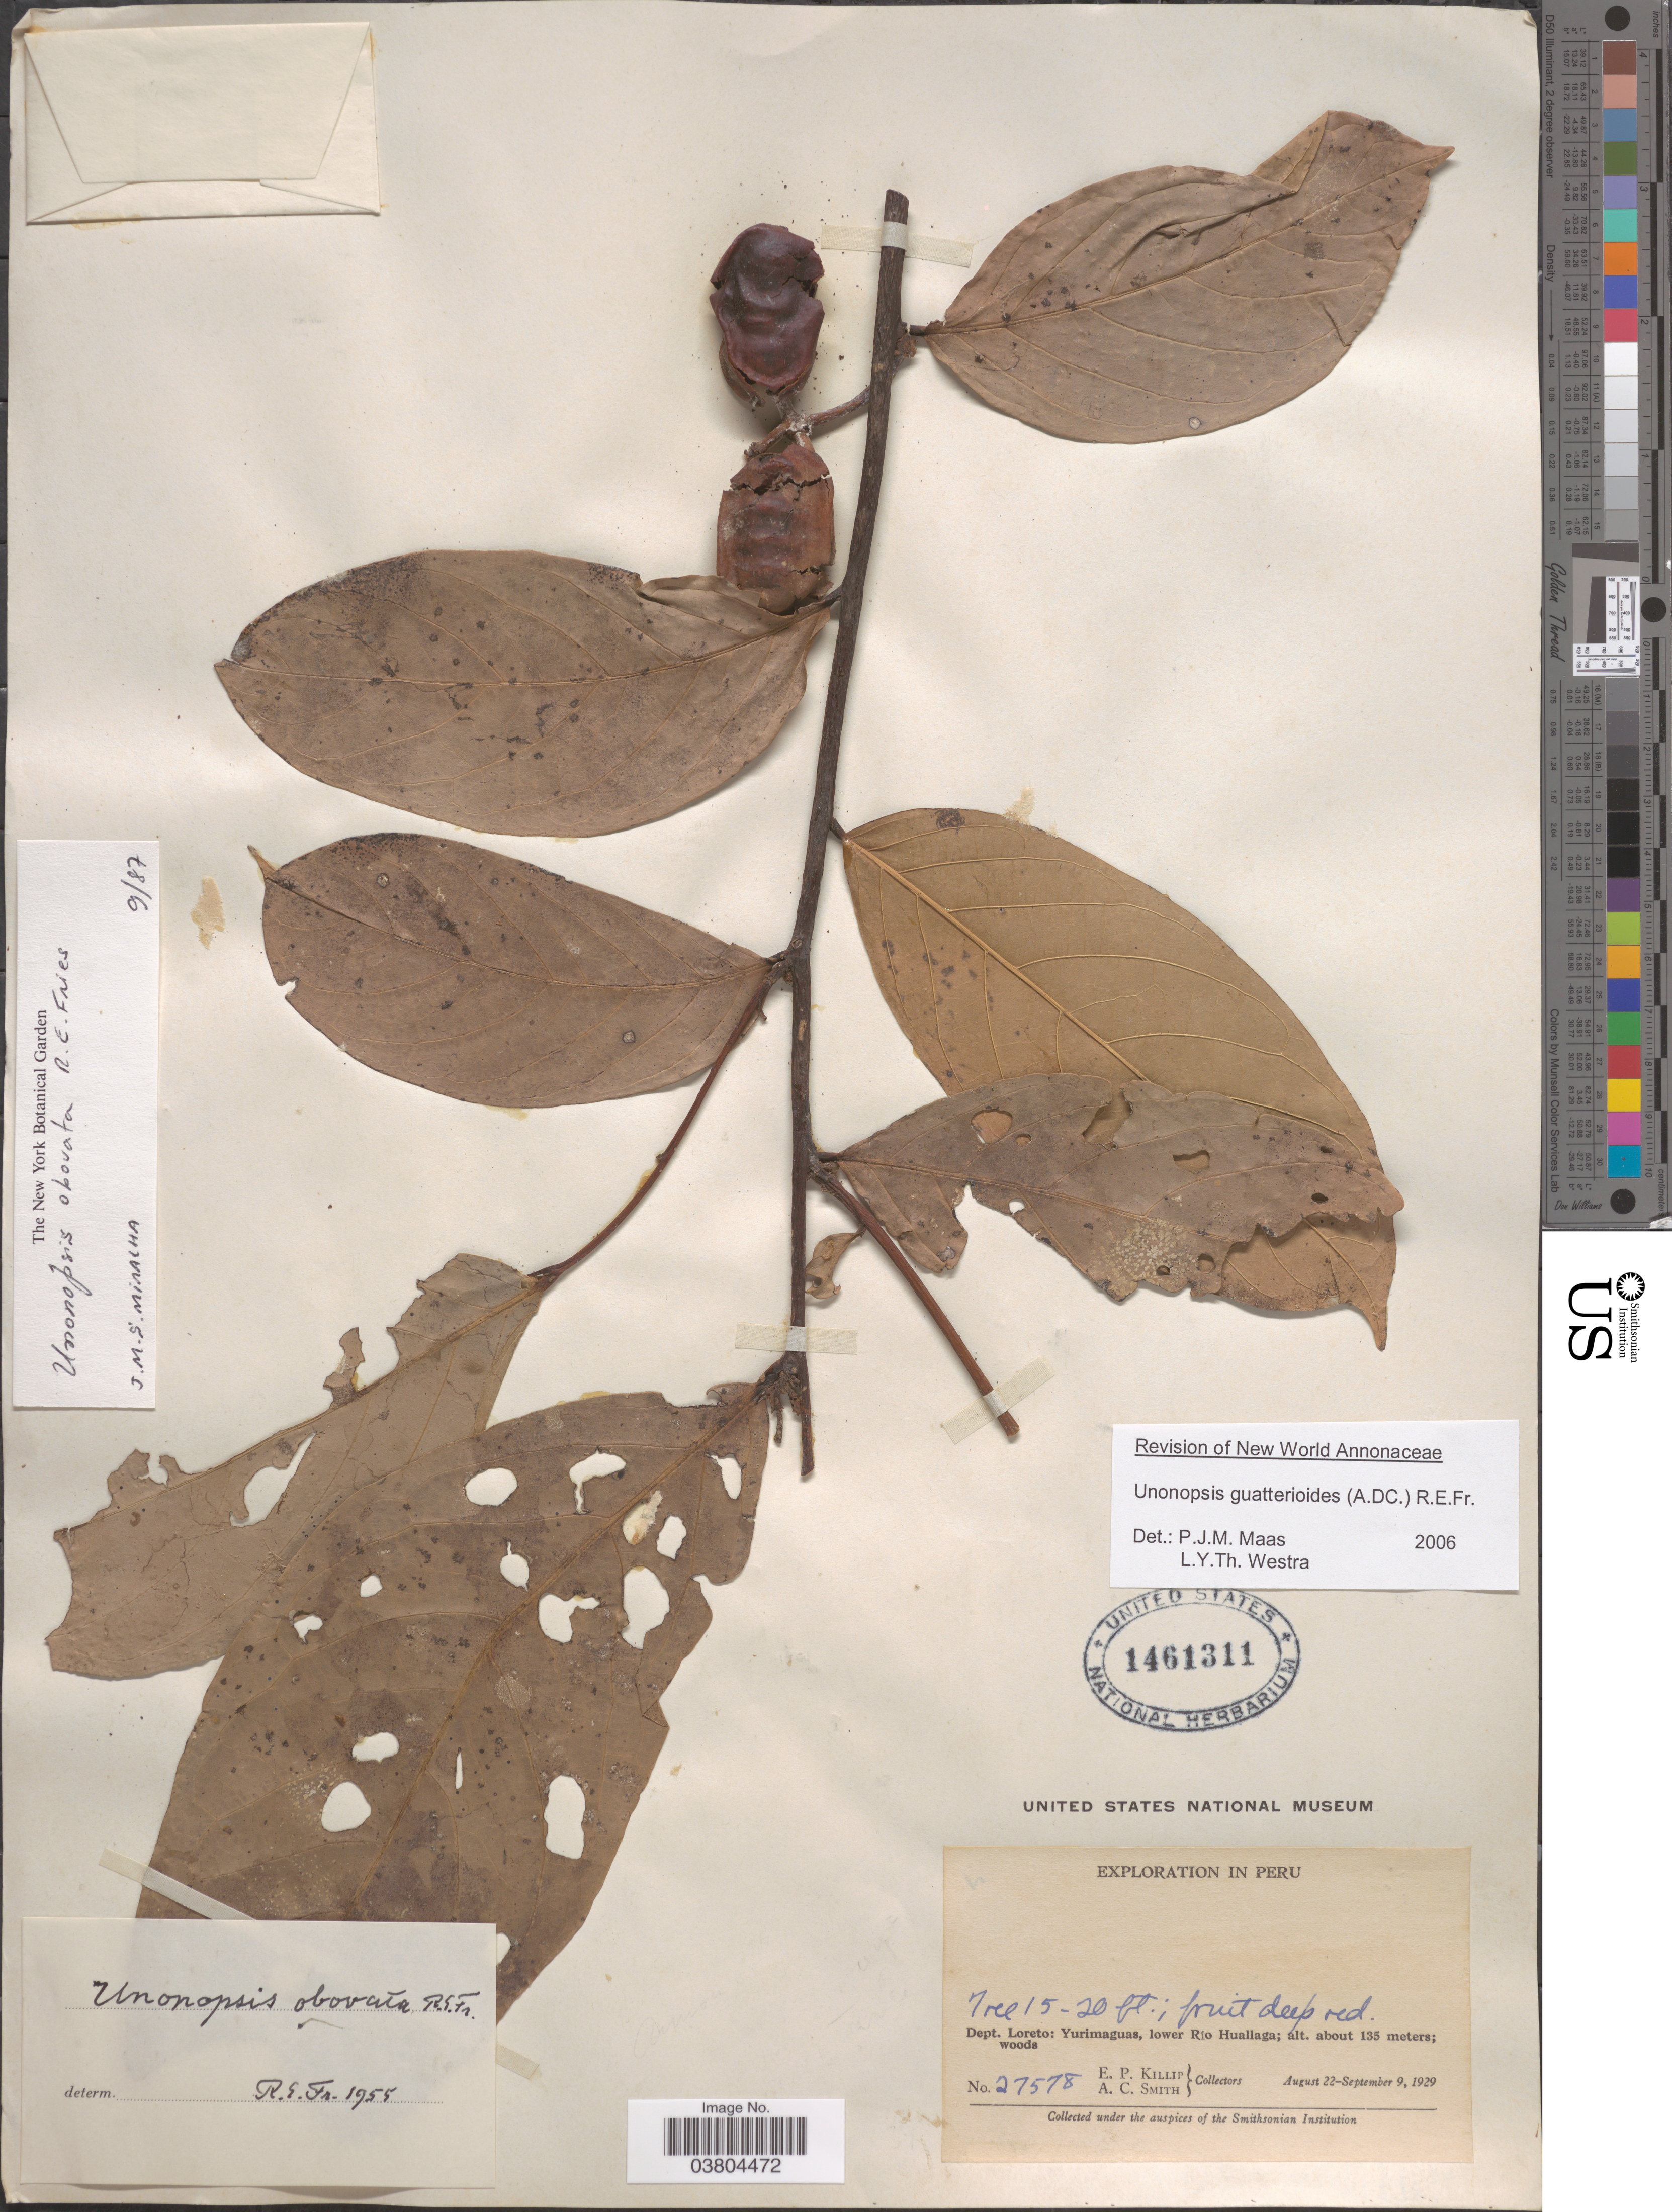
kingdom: Plantae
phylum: Tracheophyta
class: Magnoliopsida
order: Magnoliales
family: Annonaceae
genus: Unonopsis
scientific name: Unonopsis guatterioides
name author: (A. DC.) R.E. Fr.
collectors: E. P. Killip & A. C. Smith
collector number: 27578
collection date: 1929-08-22/1929-09-09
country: Peru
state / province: Loreto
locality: Dept. Loreto: Yurimaguas, lower Río Huallaga.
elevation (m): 135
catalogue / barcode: US 1461311